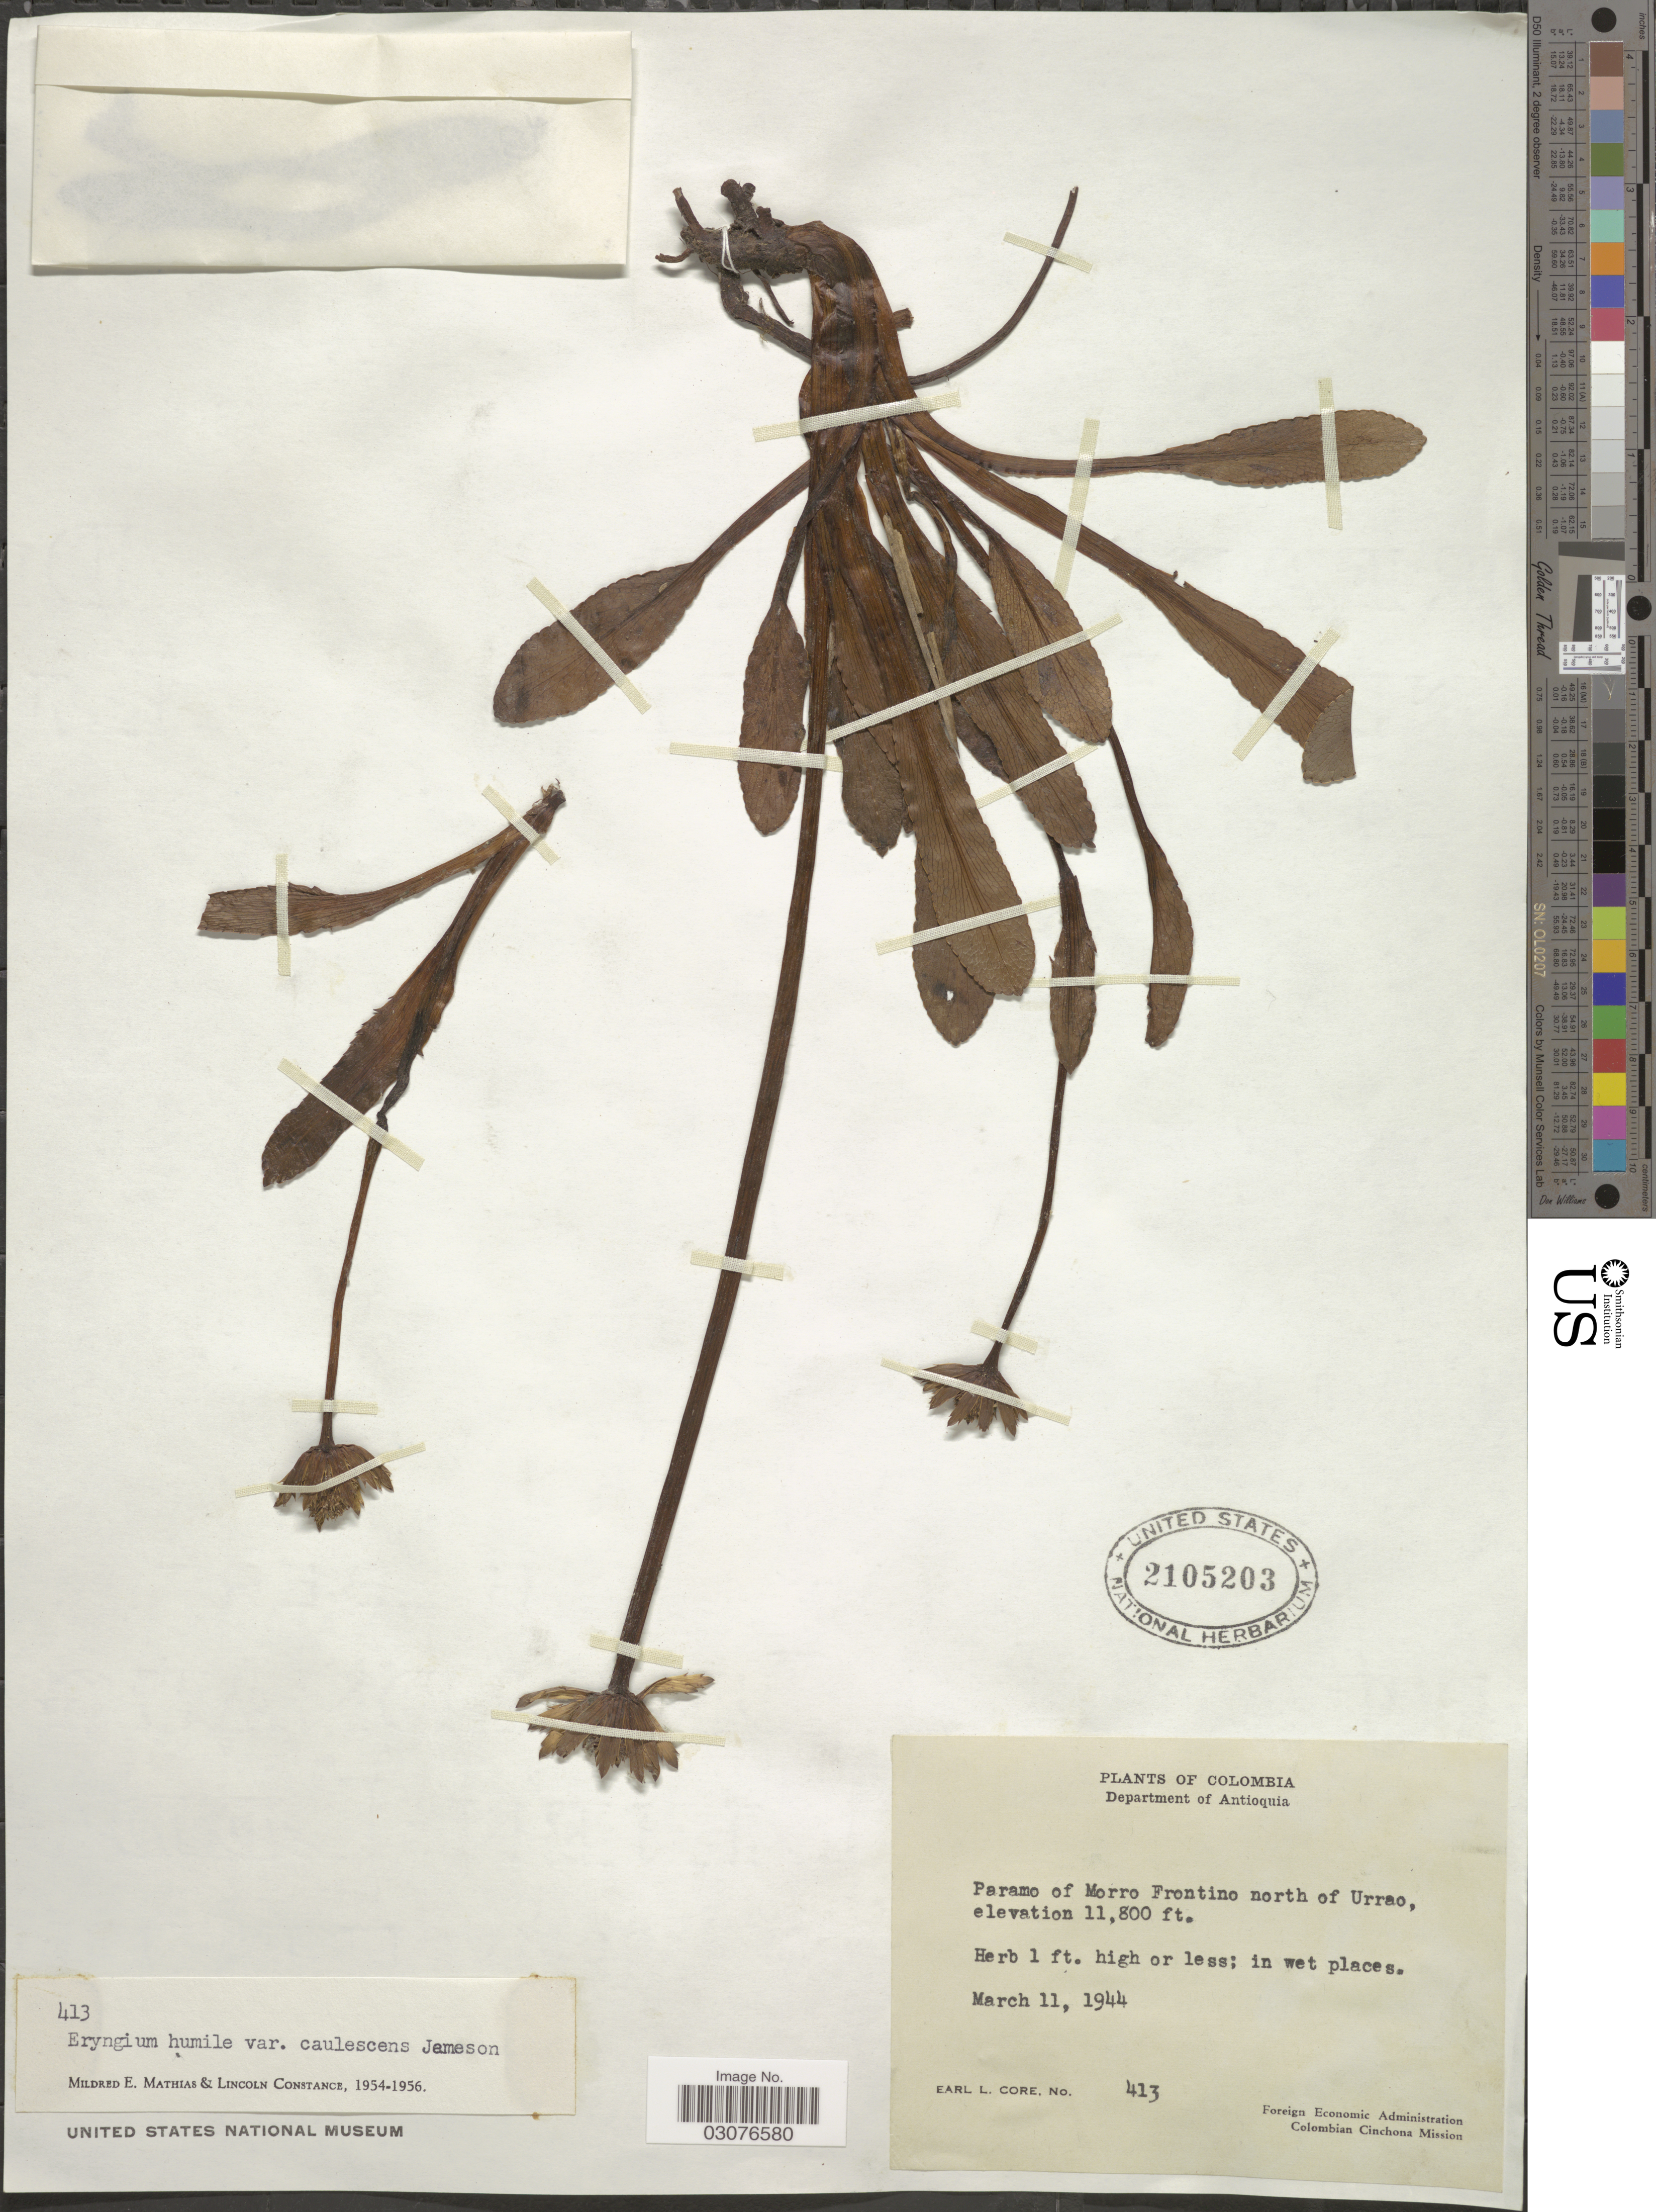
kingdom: Plantae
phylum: Tracheophyta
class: Magnoliopsida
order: Apiales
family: Apiaceae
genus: Eryngium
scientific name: Eryngium bourgatii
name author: Gouan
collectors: E. L. Core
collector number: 413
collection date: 1944-03-11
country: Colombia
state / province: Antioquia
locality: Department of Antioquia, Paramo of Morro Frontino north of Urrao.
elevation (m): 3597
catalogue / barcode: US 2105203